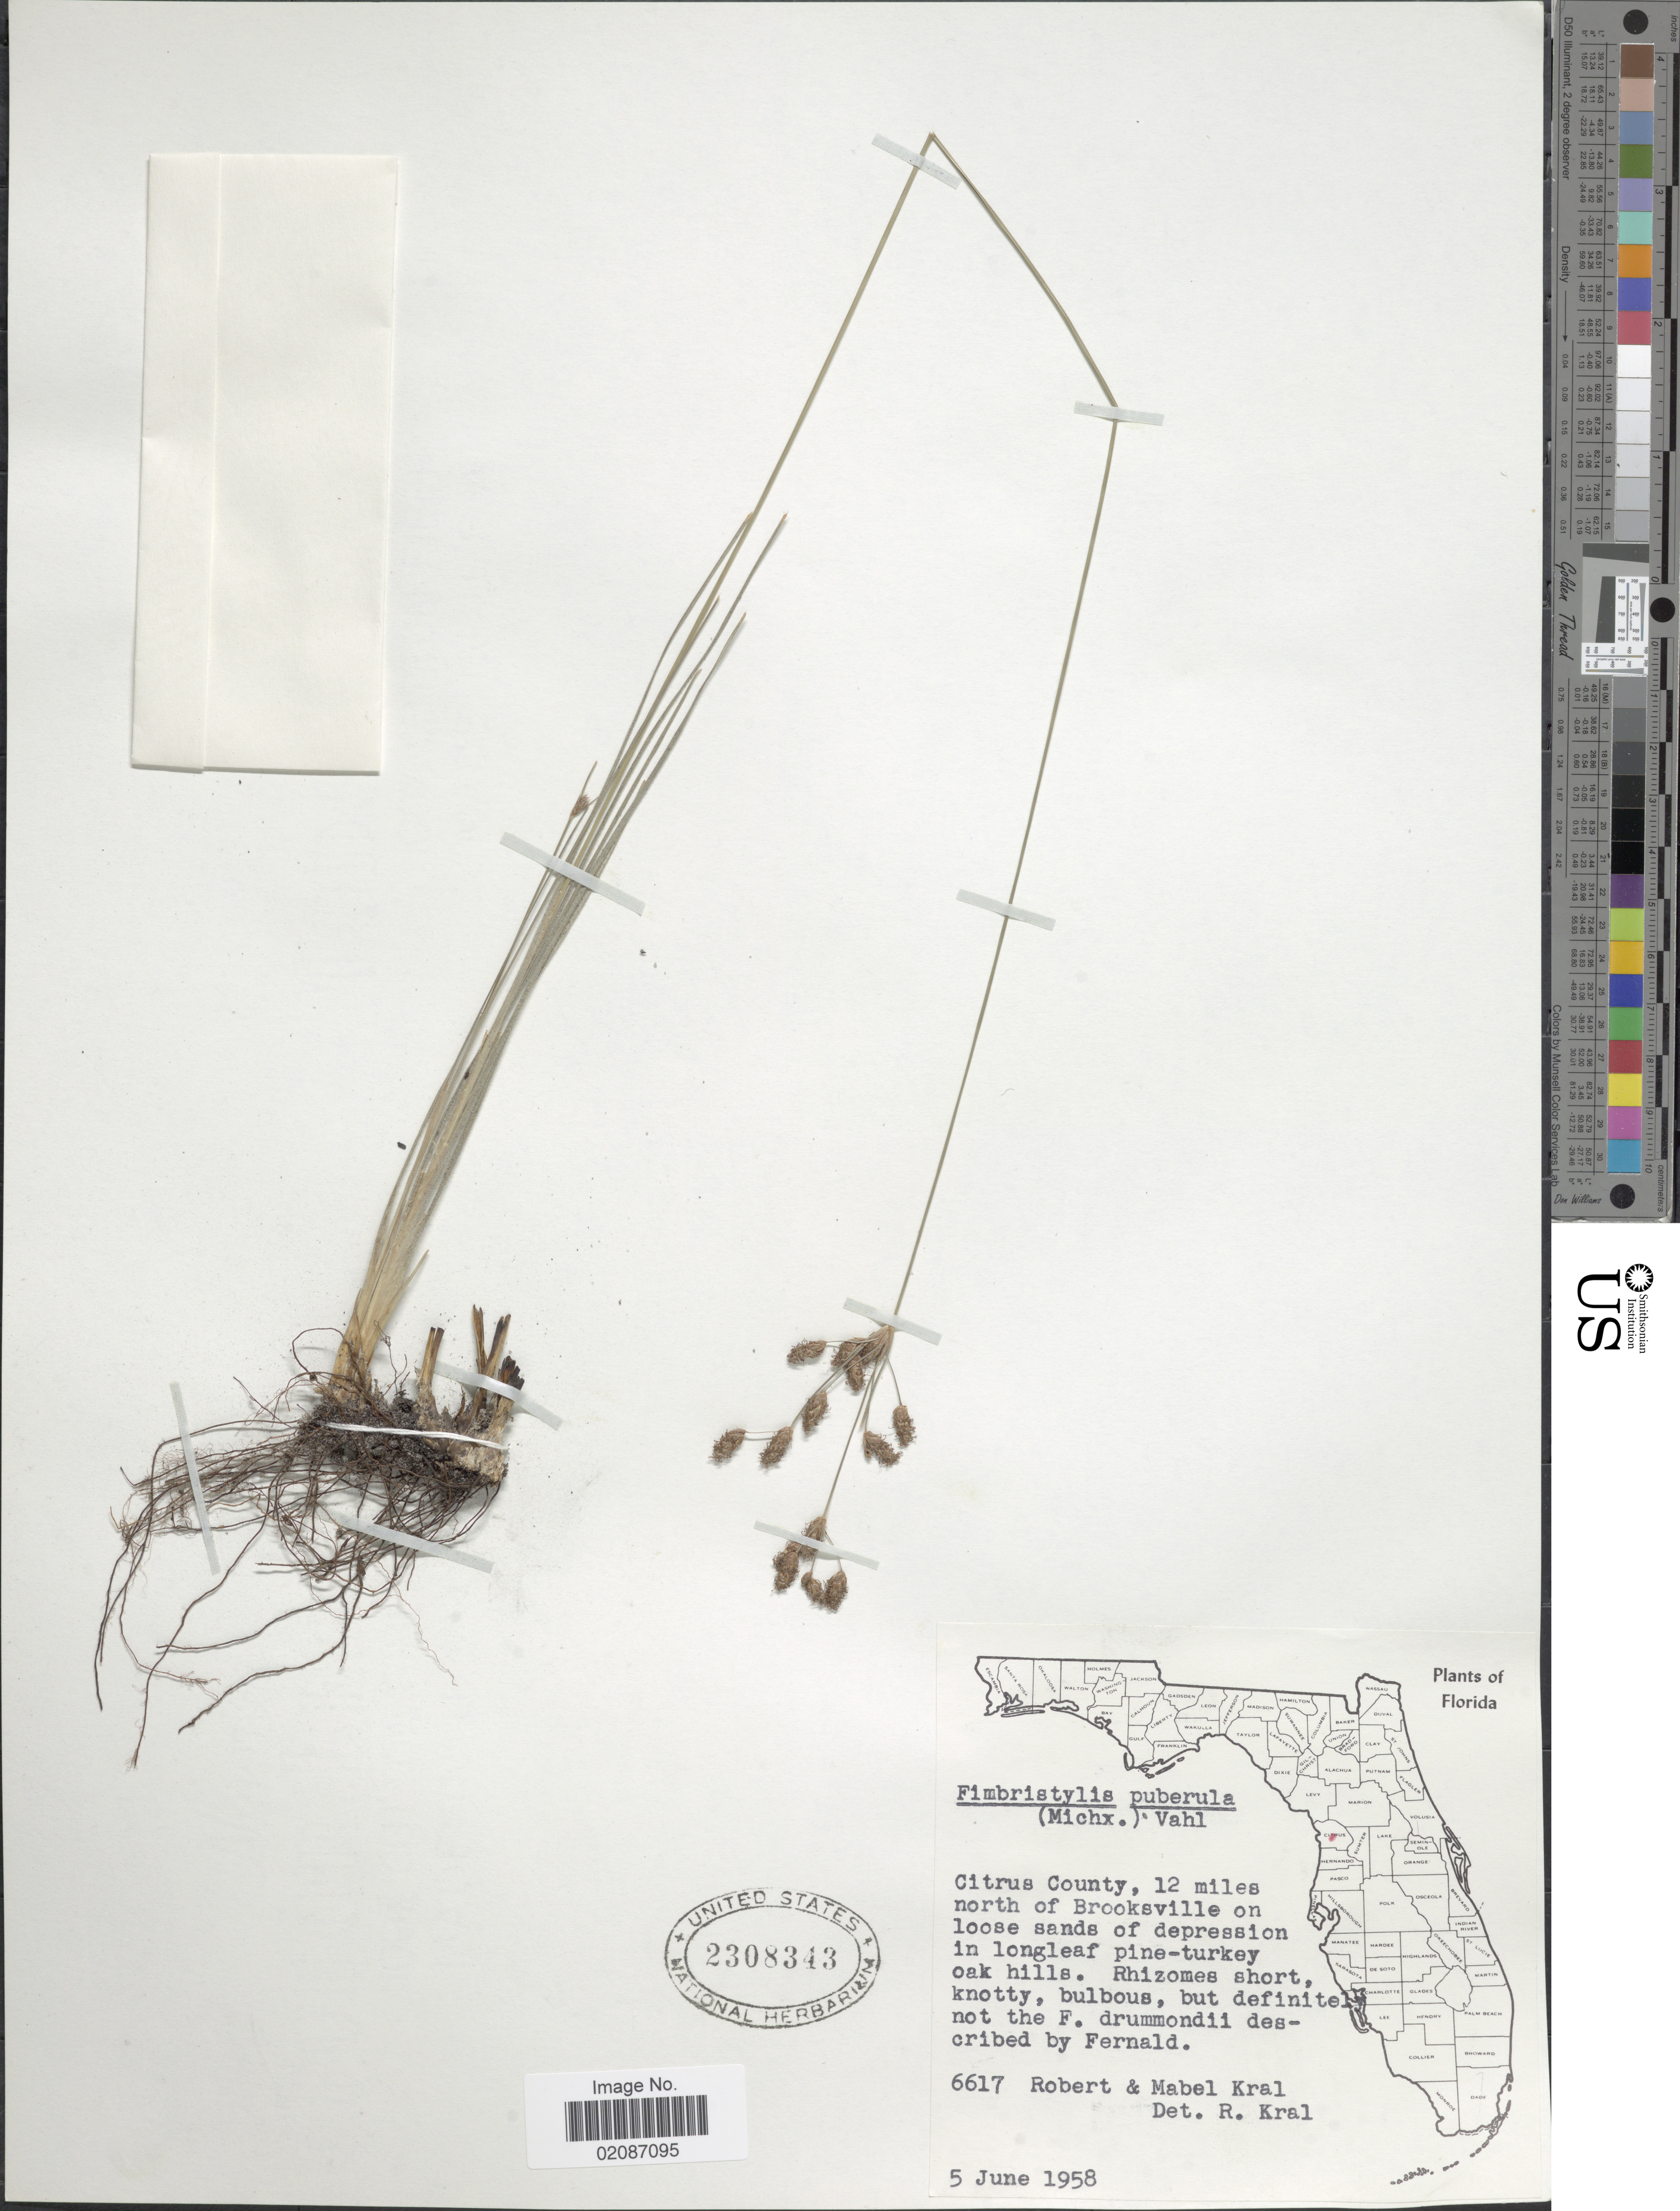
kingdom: Plantae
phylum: Tracheophyta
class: Liliopsida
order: Poales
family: Cyperaceae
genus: Fimbristylis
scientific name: Fimbristylis castanea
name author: (Michx.) Vahl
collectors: R. Kral & M. Kral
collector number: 6617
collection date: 1958-06-05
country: United States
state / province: Florida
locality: Citrus County, 12 miles north of Brooksville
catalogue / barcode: US 2308343